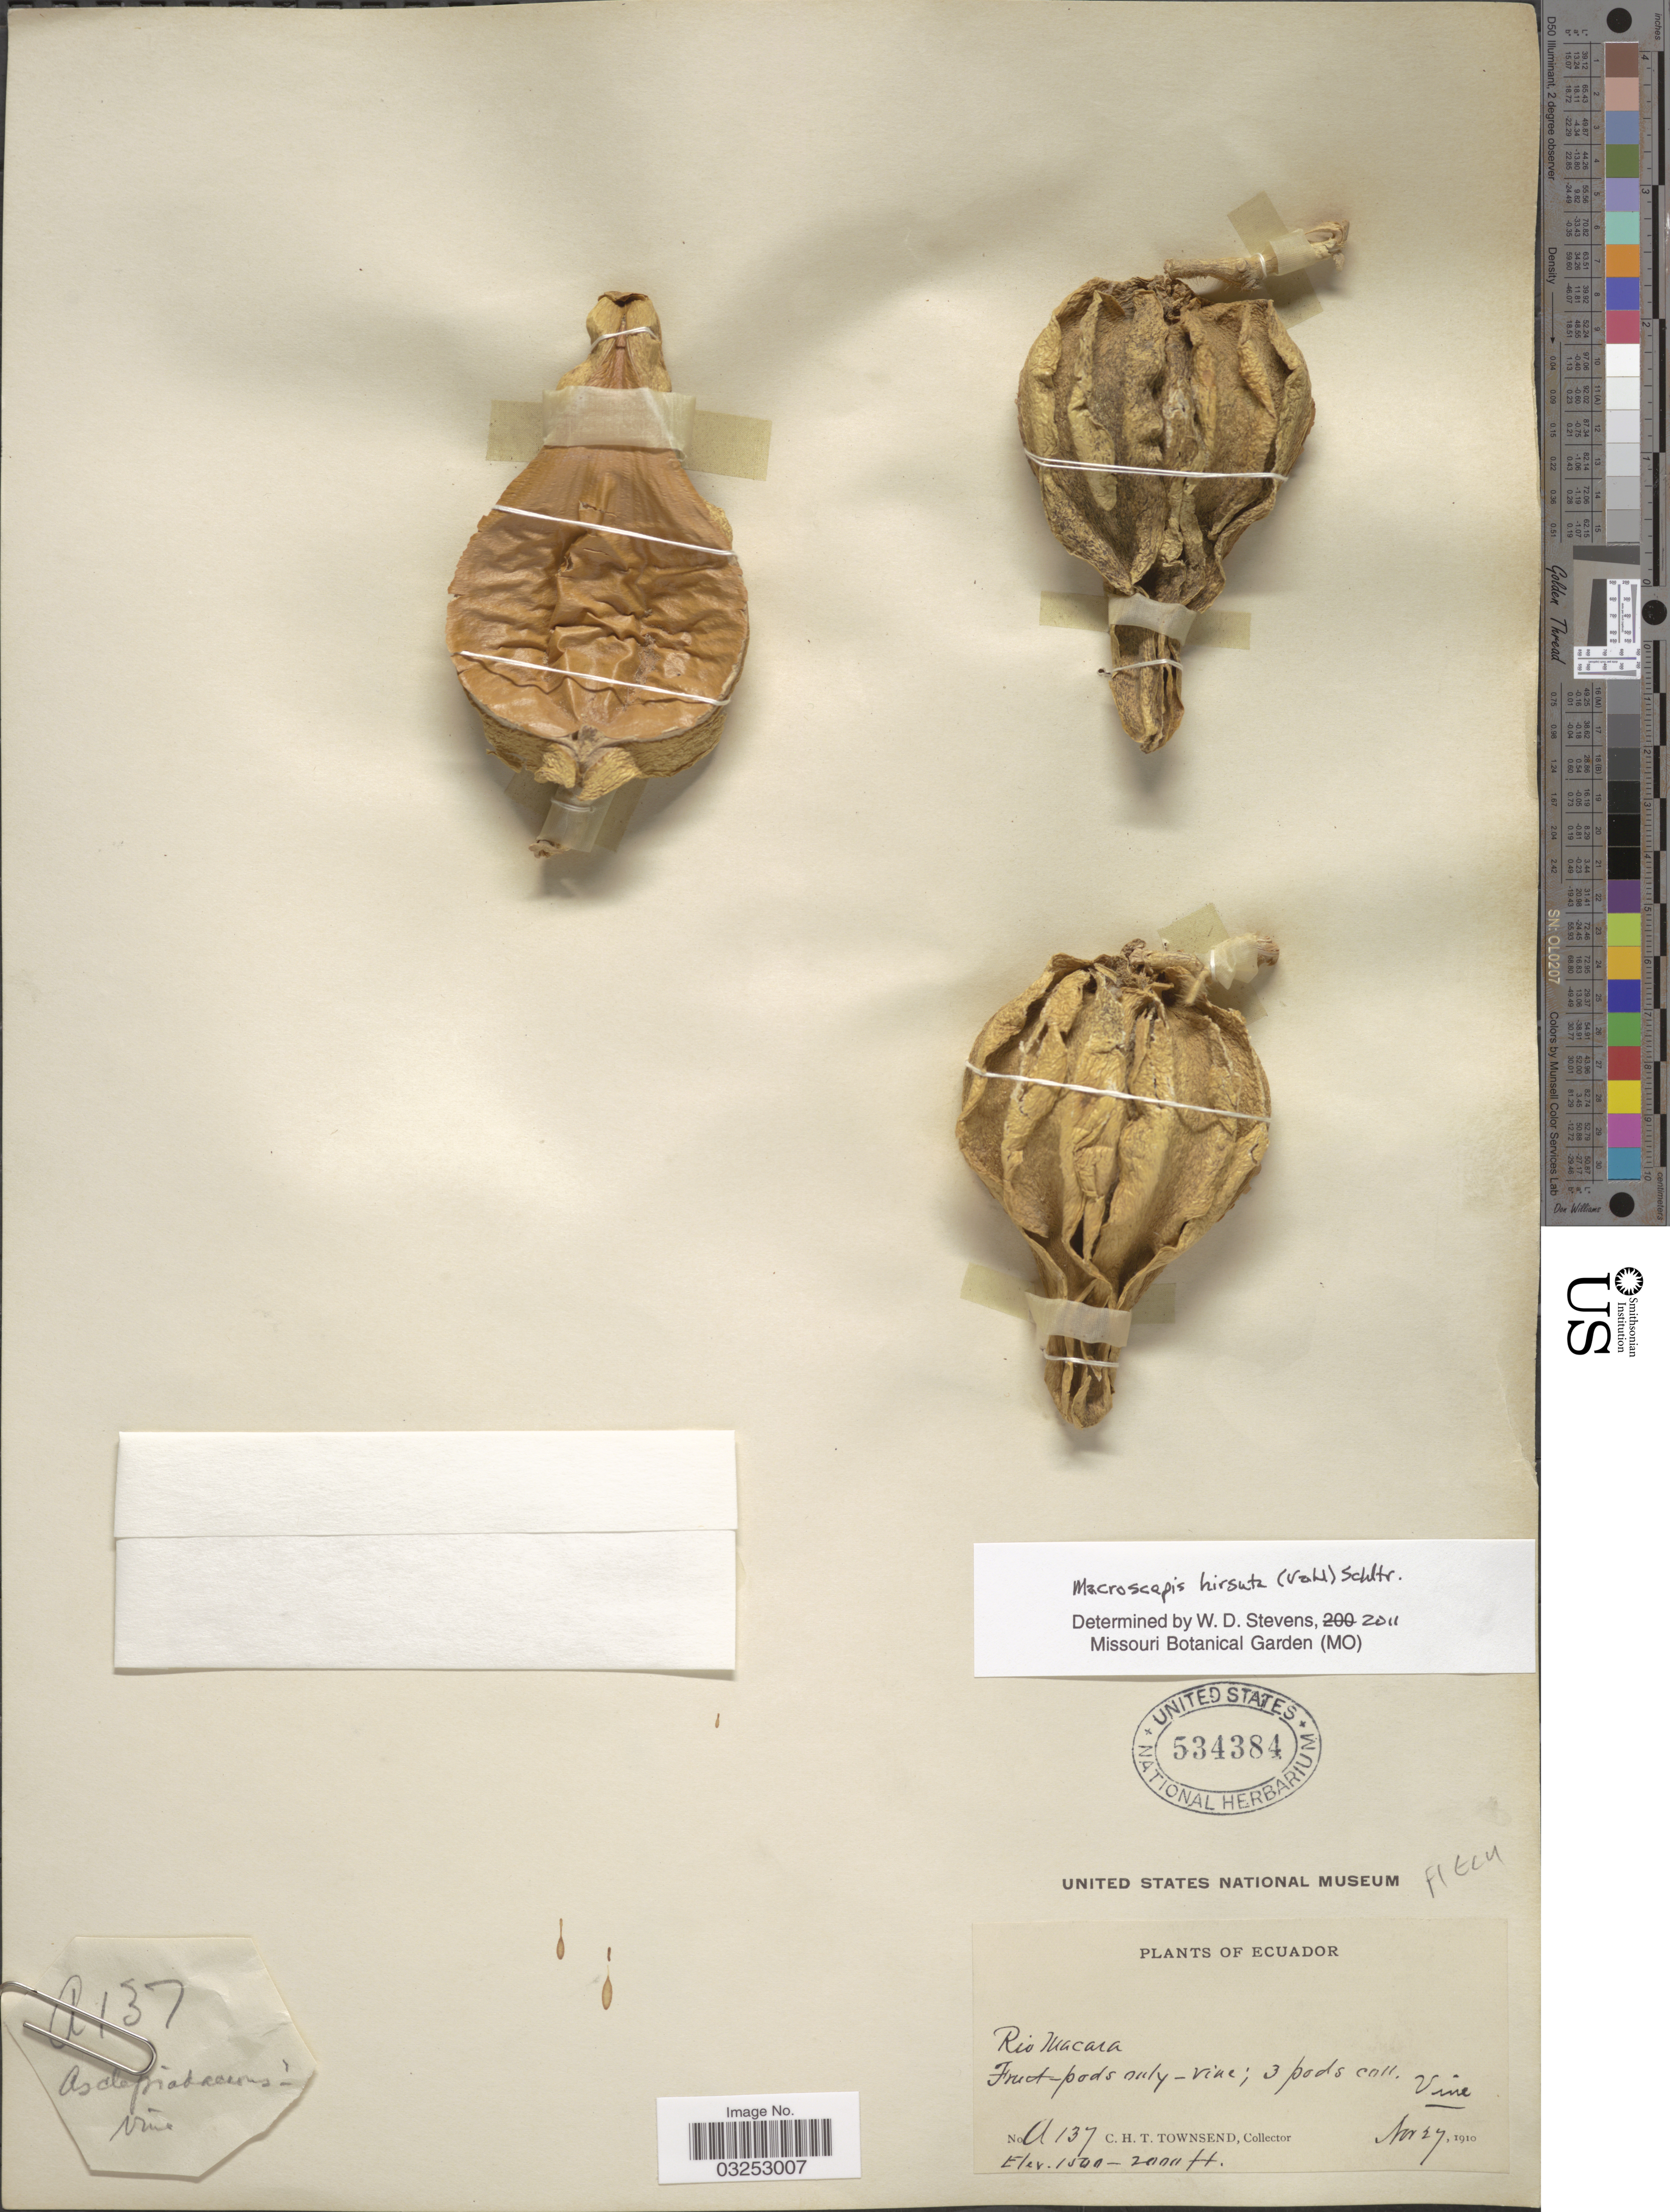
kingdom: Plantae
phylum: Tracheophyta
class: Magnoliopsida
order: Gentianales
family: Apocynaceae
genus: Macroscepis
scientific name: Macroscepis hirsuta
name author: (Vahl) Schltr.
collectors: C. H. T. Townsend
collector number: A137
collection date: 1910-11-27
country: Ecuador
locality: Rio Macara.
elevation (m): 457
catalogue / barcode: US 534384